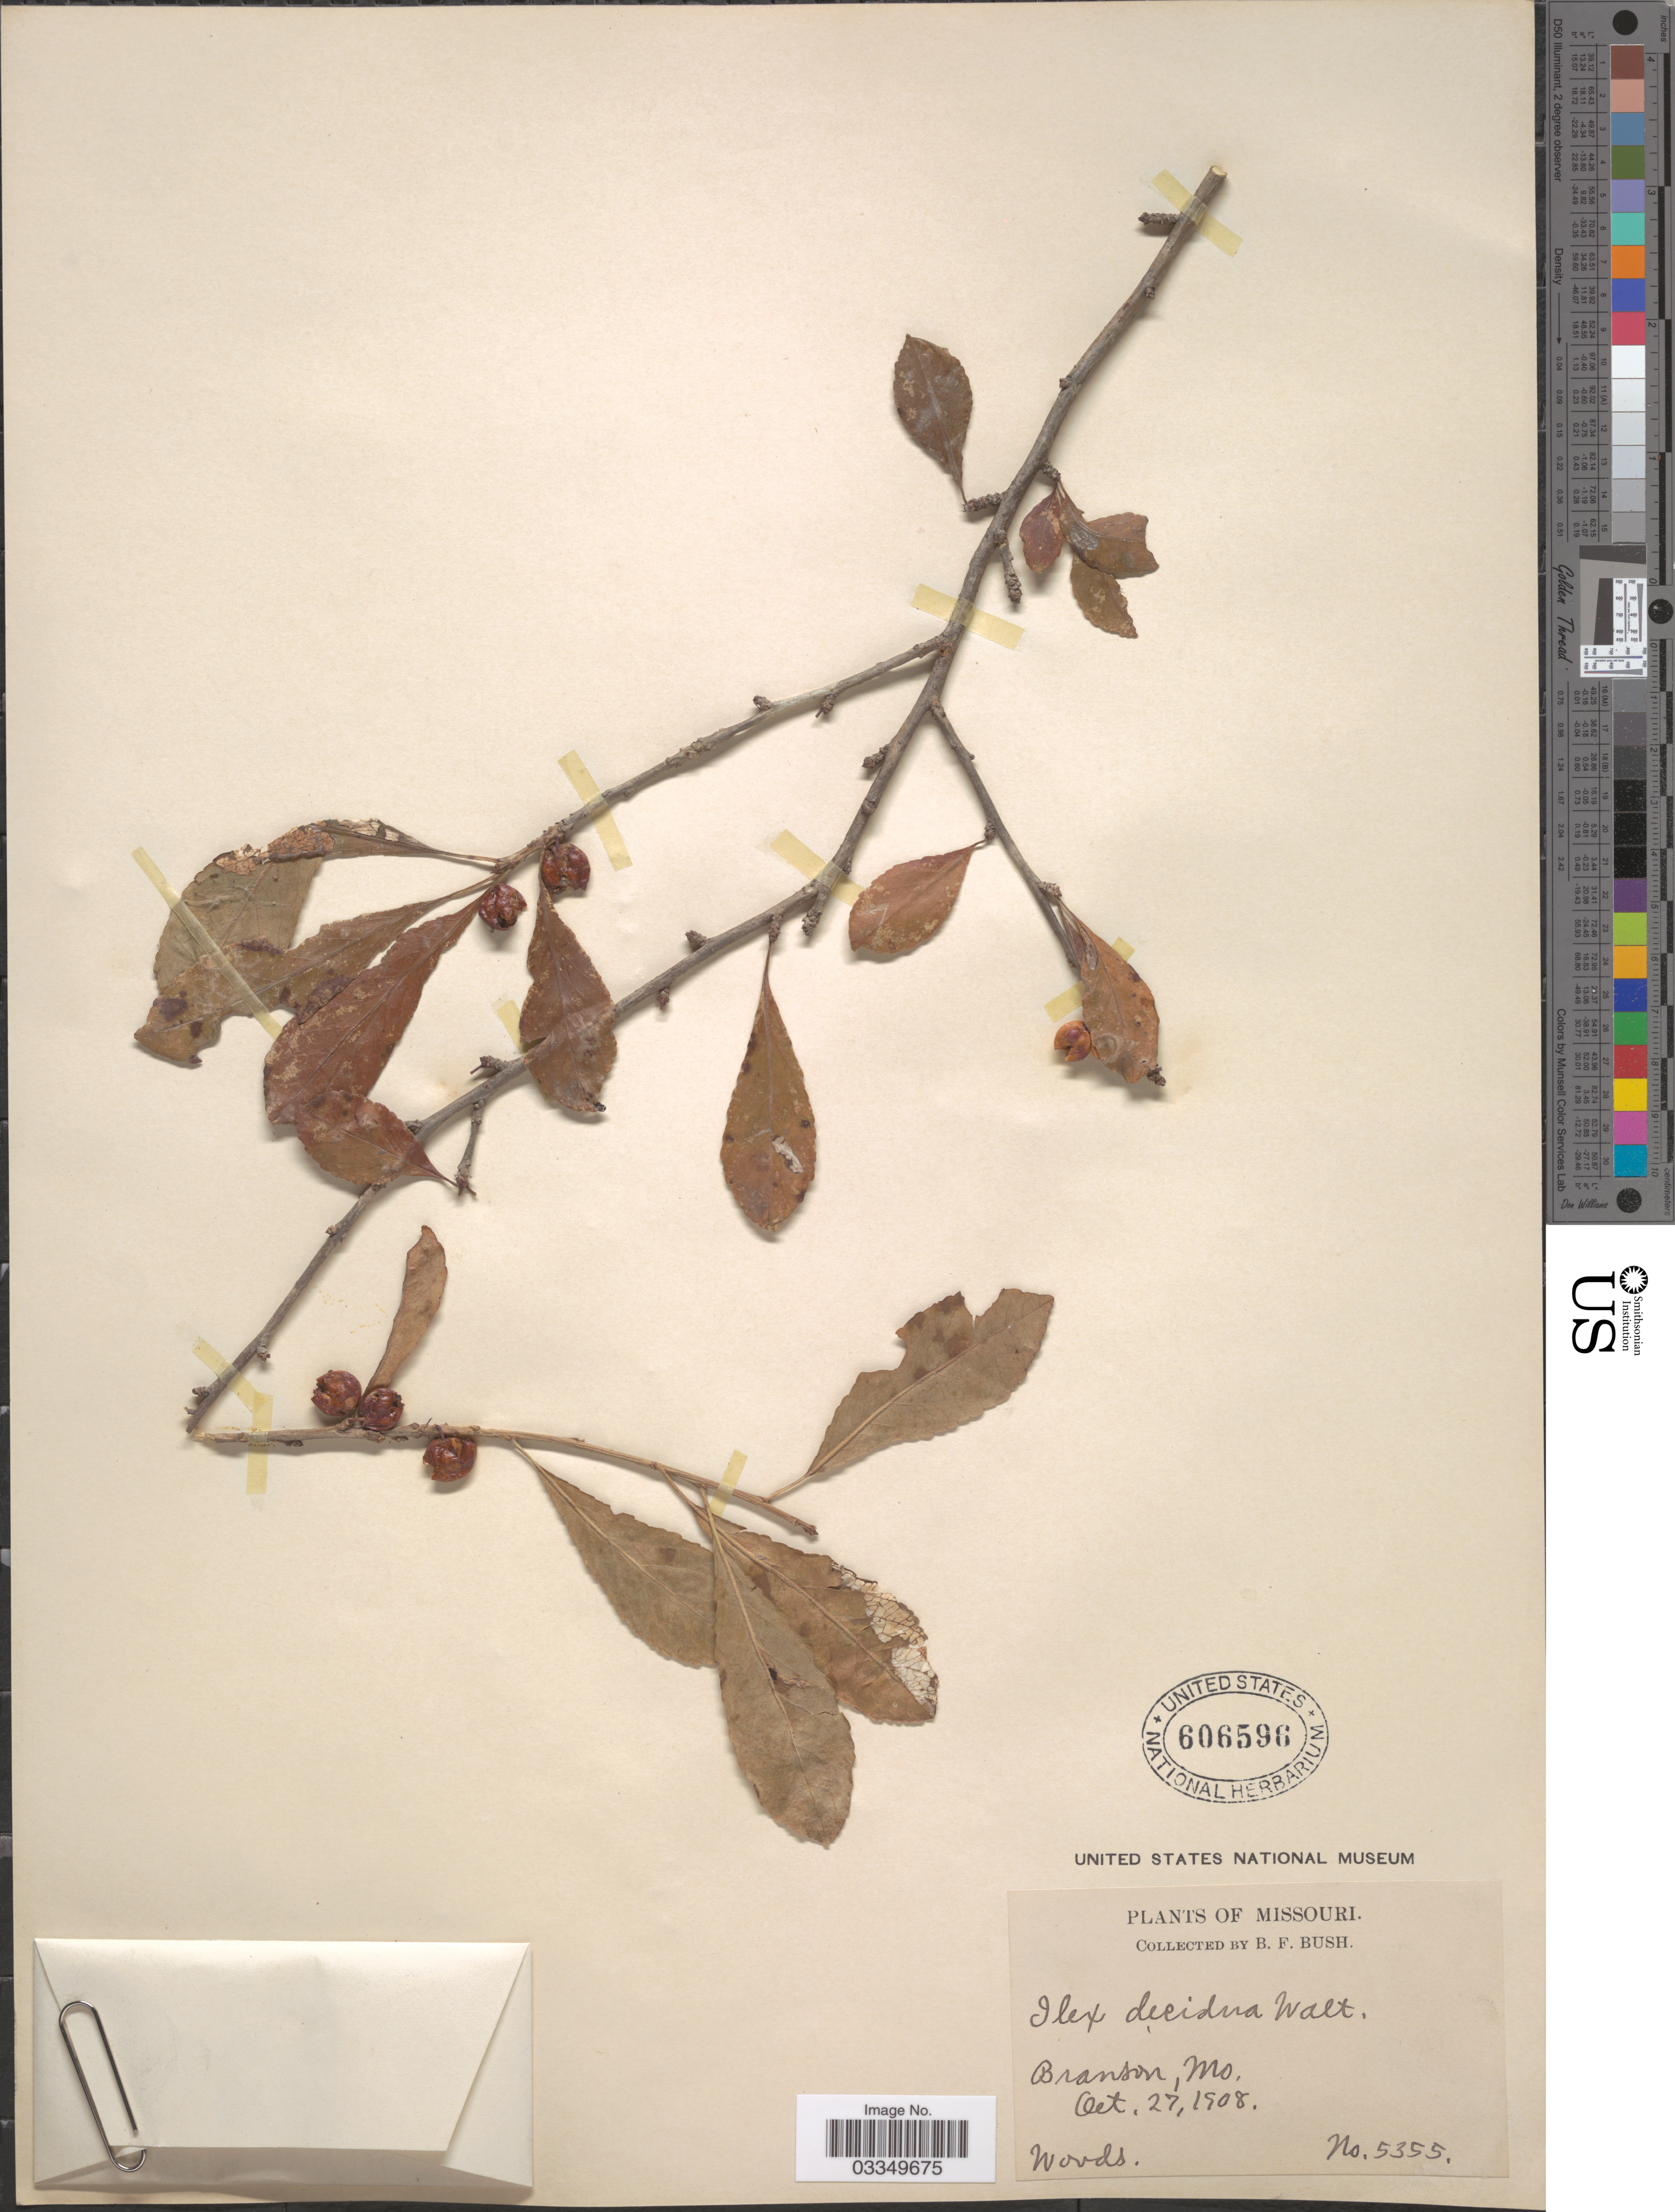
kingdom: Plantae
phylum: Tracheophyta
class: Magnoliopsida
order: Aquifoliales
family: Aquifoliaceae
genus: Ilex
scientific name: Ilex decidua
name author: Walter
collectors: B. F. Bush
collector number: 5355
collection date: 1908-10-27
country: United States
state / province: Missouri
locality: Branson.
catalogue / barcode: US 606596